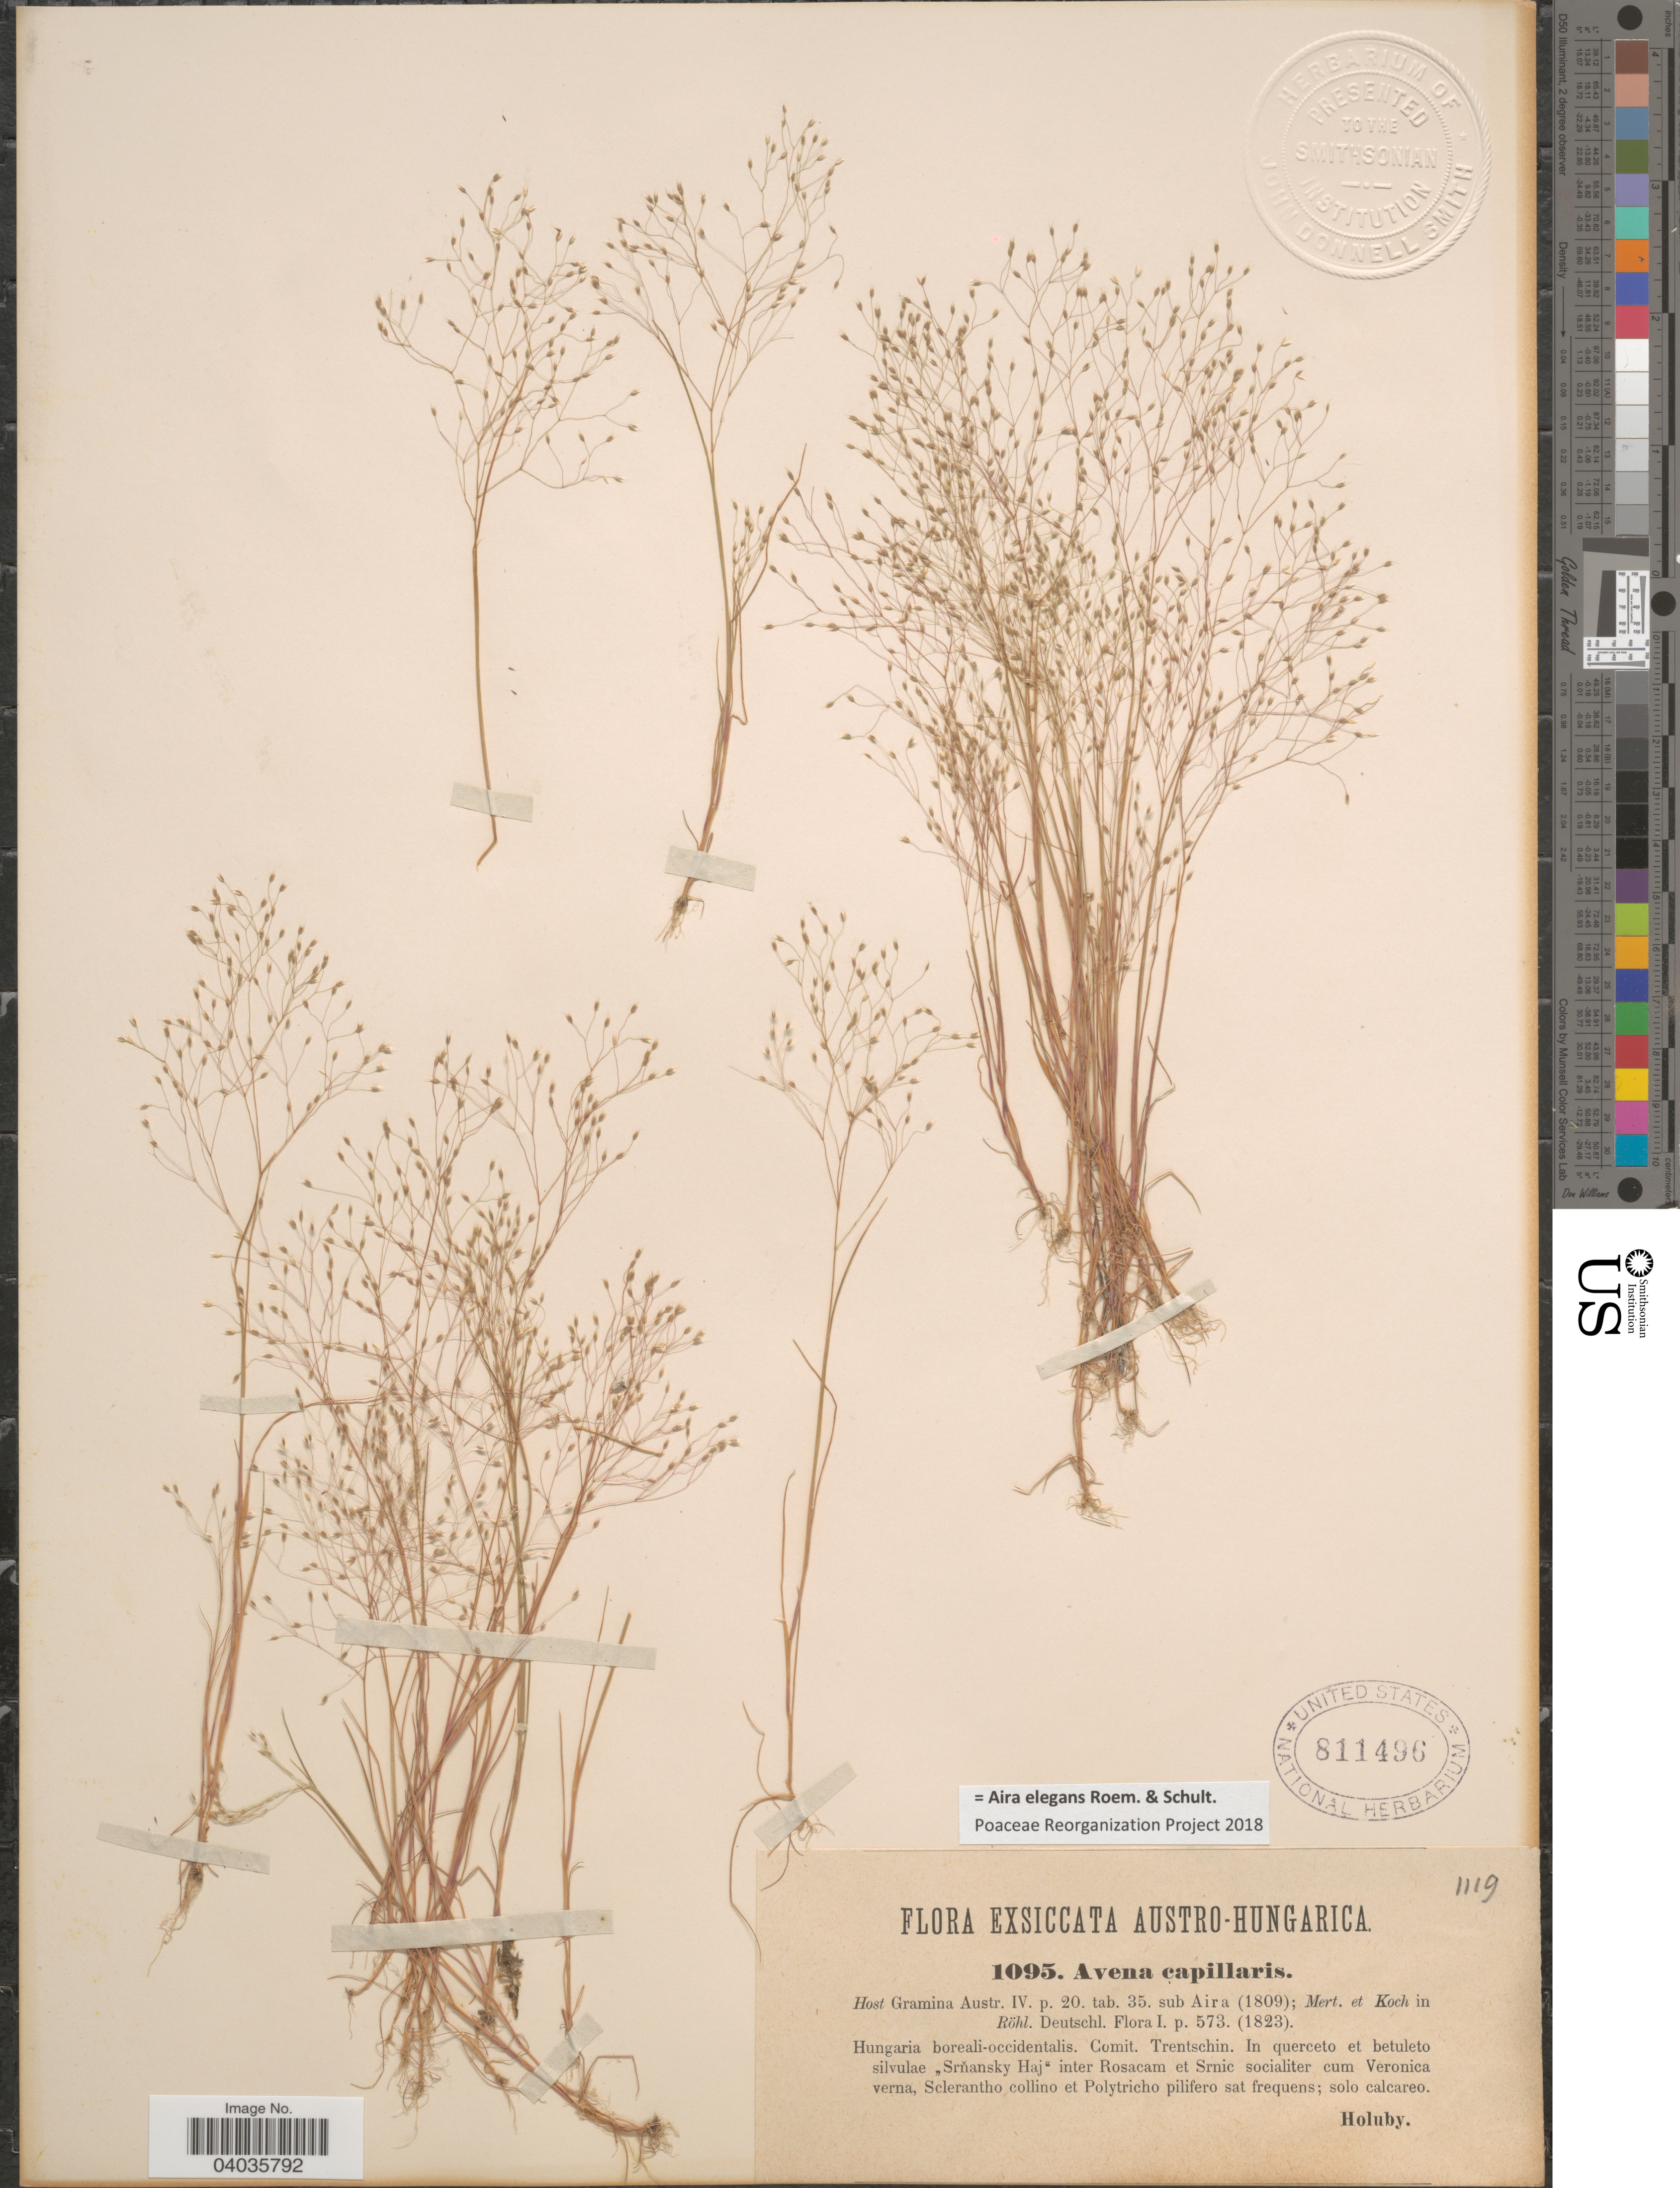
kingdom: Plantae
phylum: Tracheophyta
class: Liliopsida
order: Poales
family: Poaceae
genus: Aira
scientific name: Aira elegans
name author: L.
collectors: Holuby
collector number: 1095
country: Slovakia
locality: Austro-Hungarica. Hungaria boreali-occidentalis. Comit. Trentschin. In querceto et betuleto silvulae "Srňansky Haj" inter Bosacam et Srnie socialiter cum Veronica verna.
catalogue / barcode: US 811496